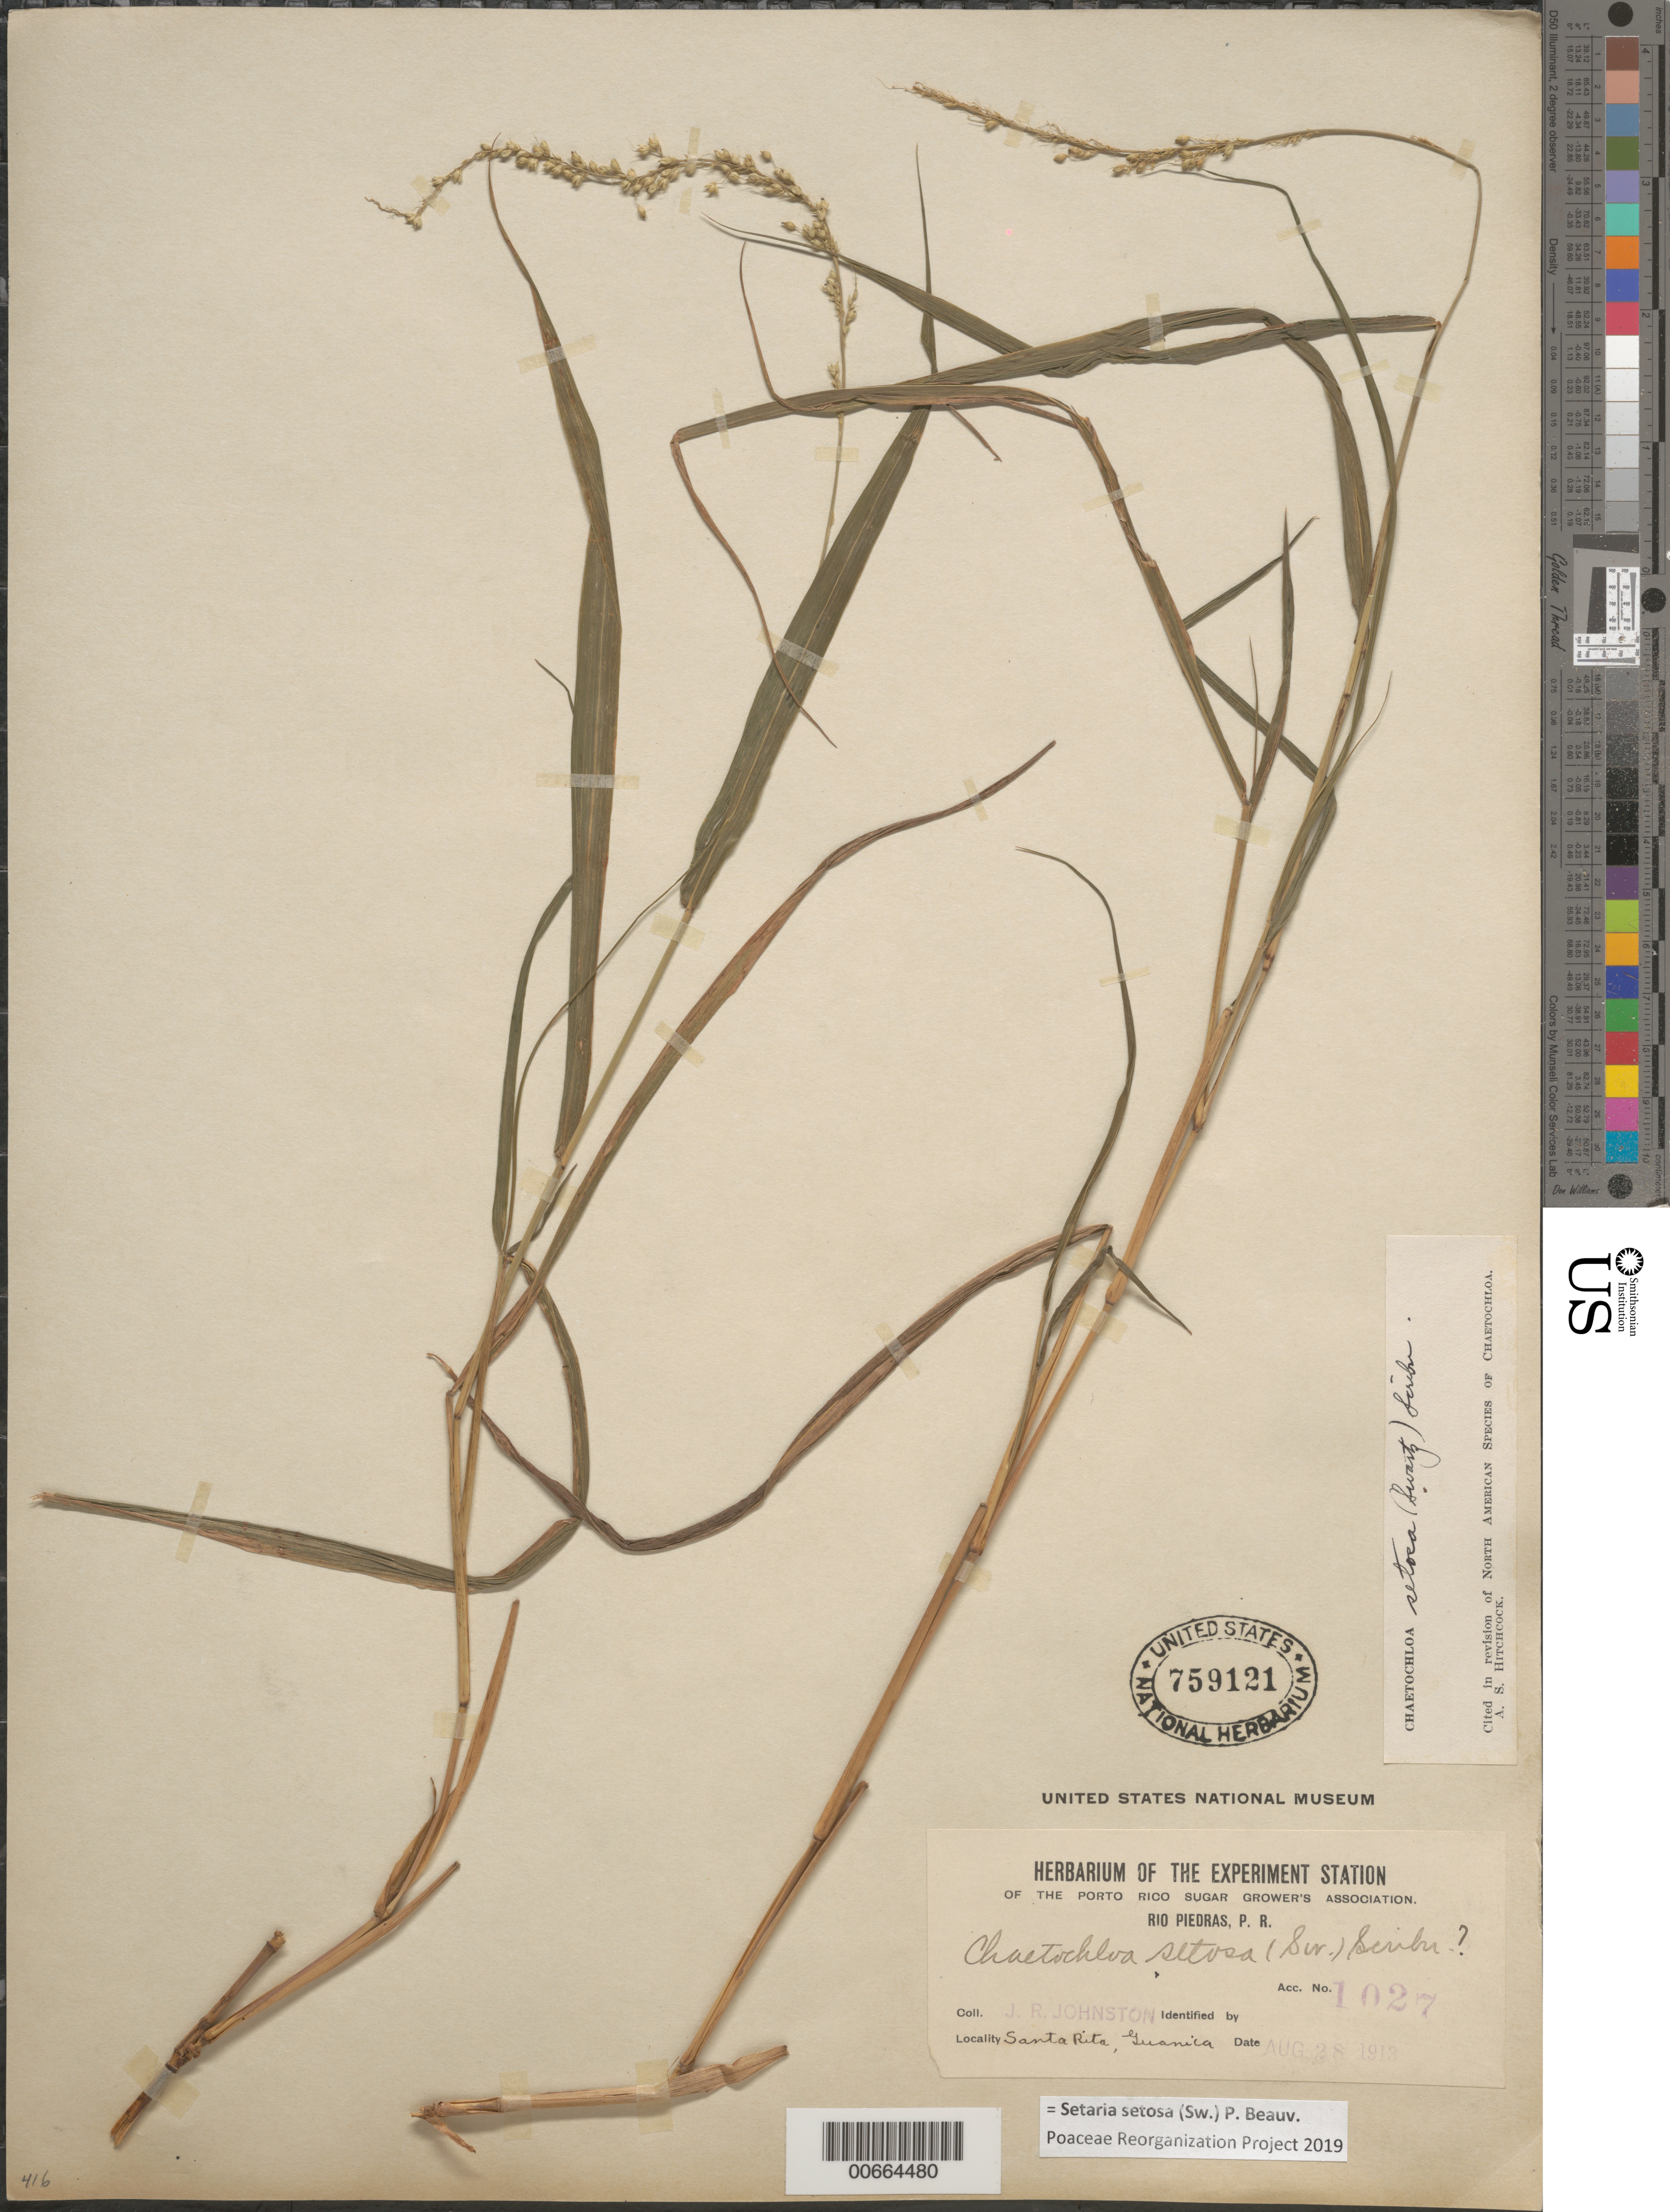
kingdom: Plantae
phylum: Tracheophyta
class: Liliopsida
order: Poales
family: Poaceae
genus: Setaria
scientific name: Setaria setosa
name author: (Sw.) P. Beauv.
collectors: J. Johnston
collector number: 1027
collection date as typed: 28 Aug 1913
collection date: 1913-08-28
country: Puerto Rico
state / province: San Juan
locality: Santa Rita, Guanica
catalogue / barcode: US 759121